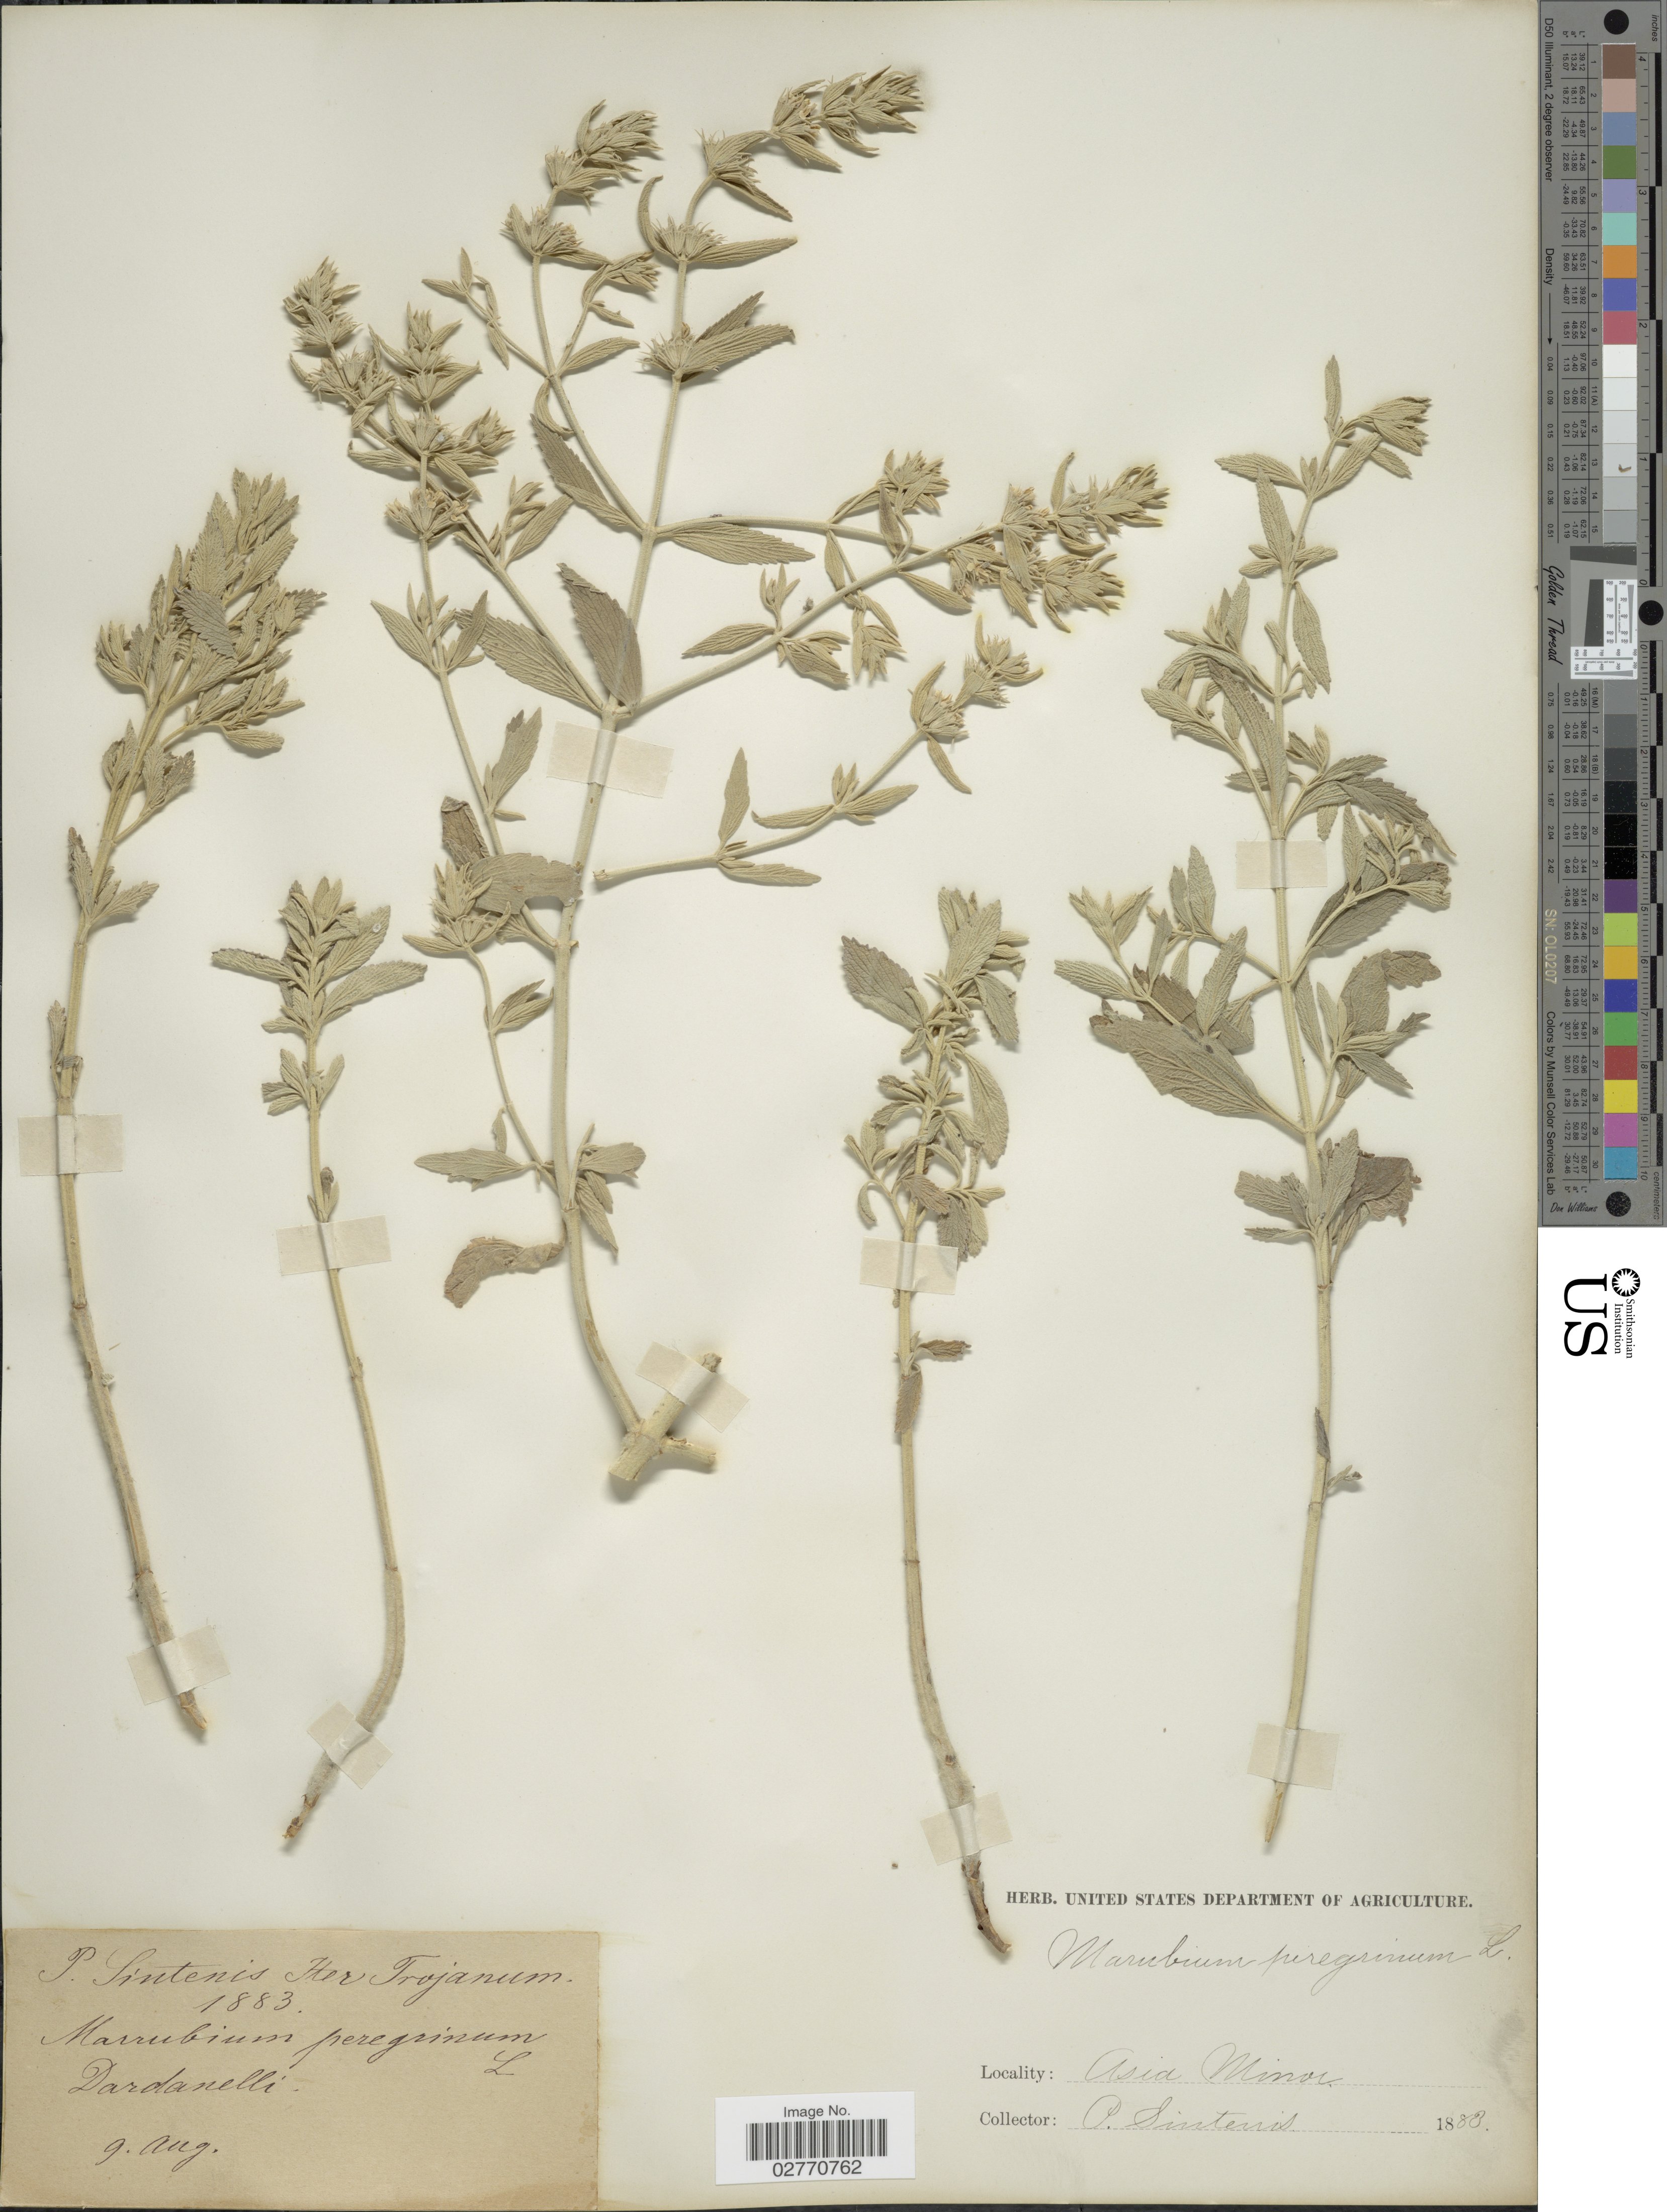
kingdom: Plantae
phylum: Tracheophyta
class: Magnoliopsida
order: Lamiales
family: Lamiaceae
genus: Marrubium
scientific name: Marrubium peregrinum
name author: L.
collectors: P. Sintenis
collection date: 1883-08-09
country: Turkey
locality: Asia Minor, Dardanelli